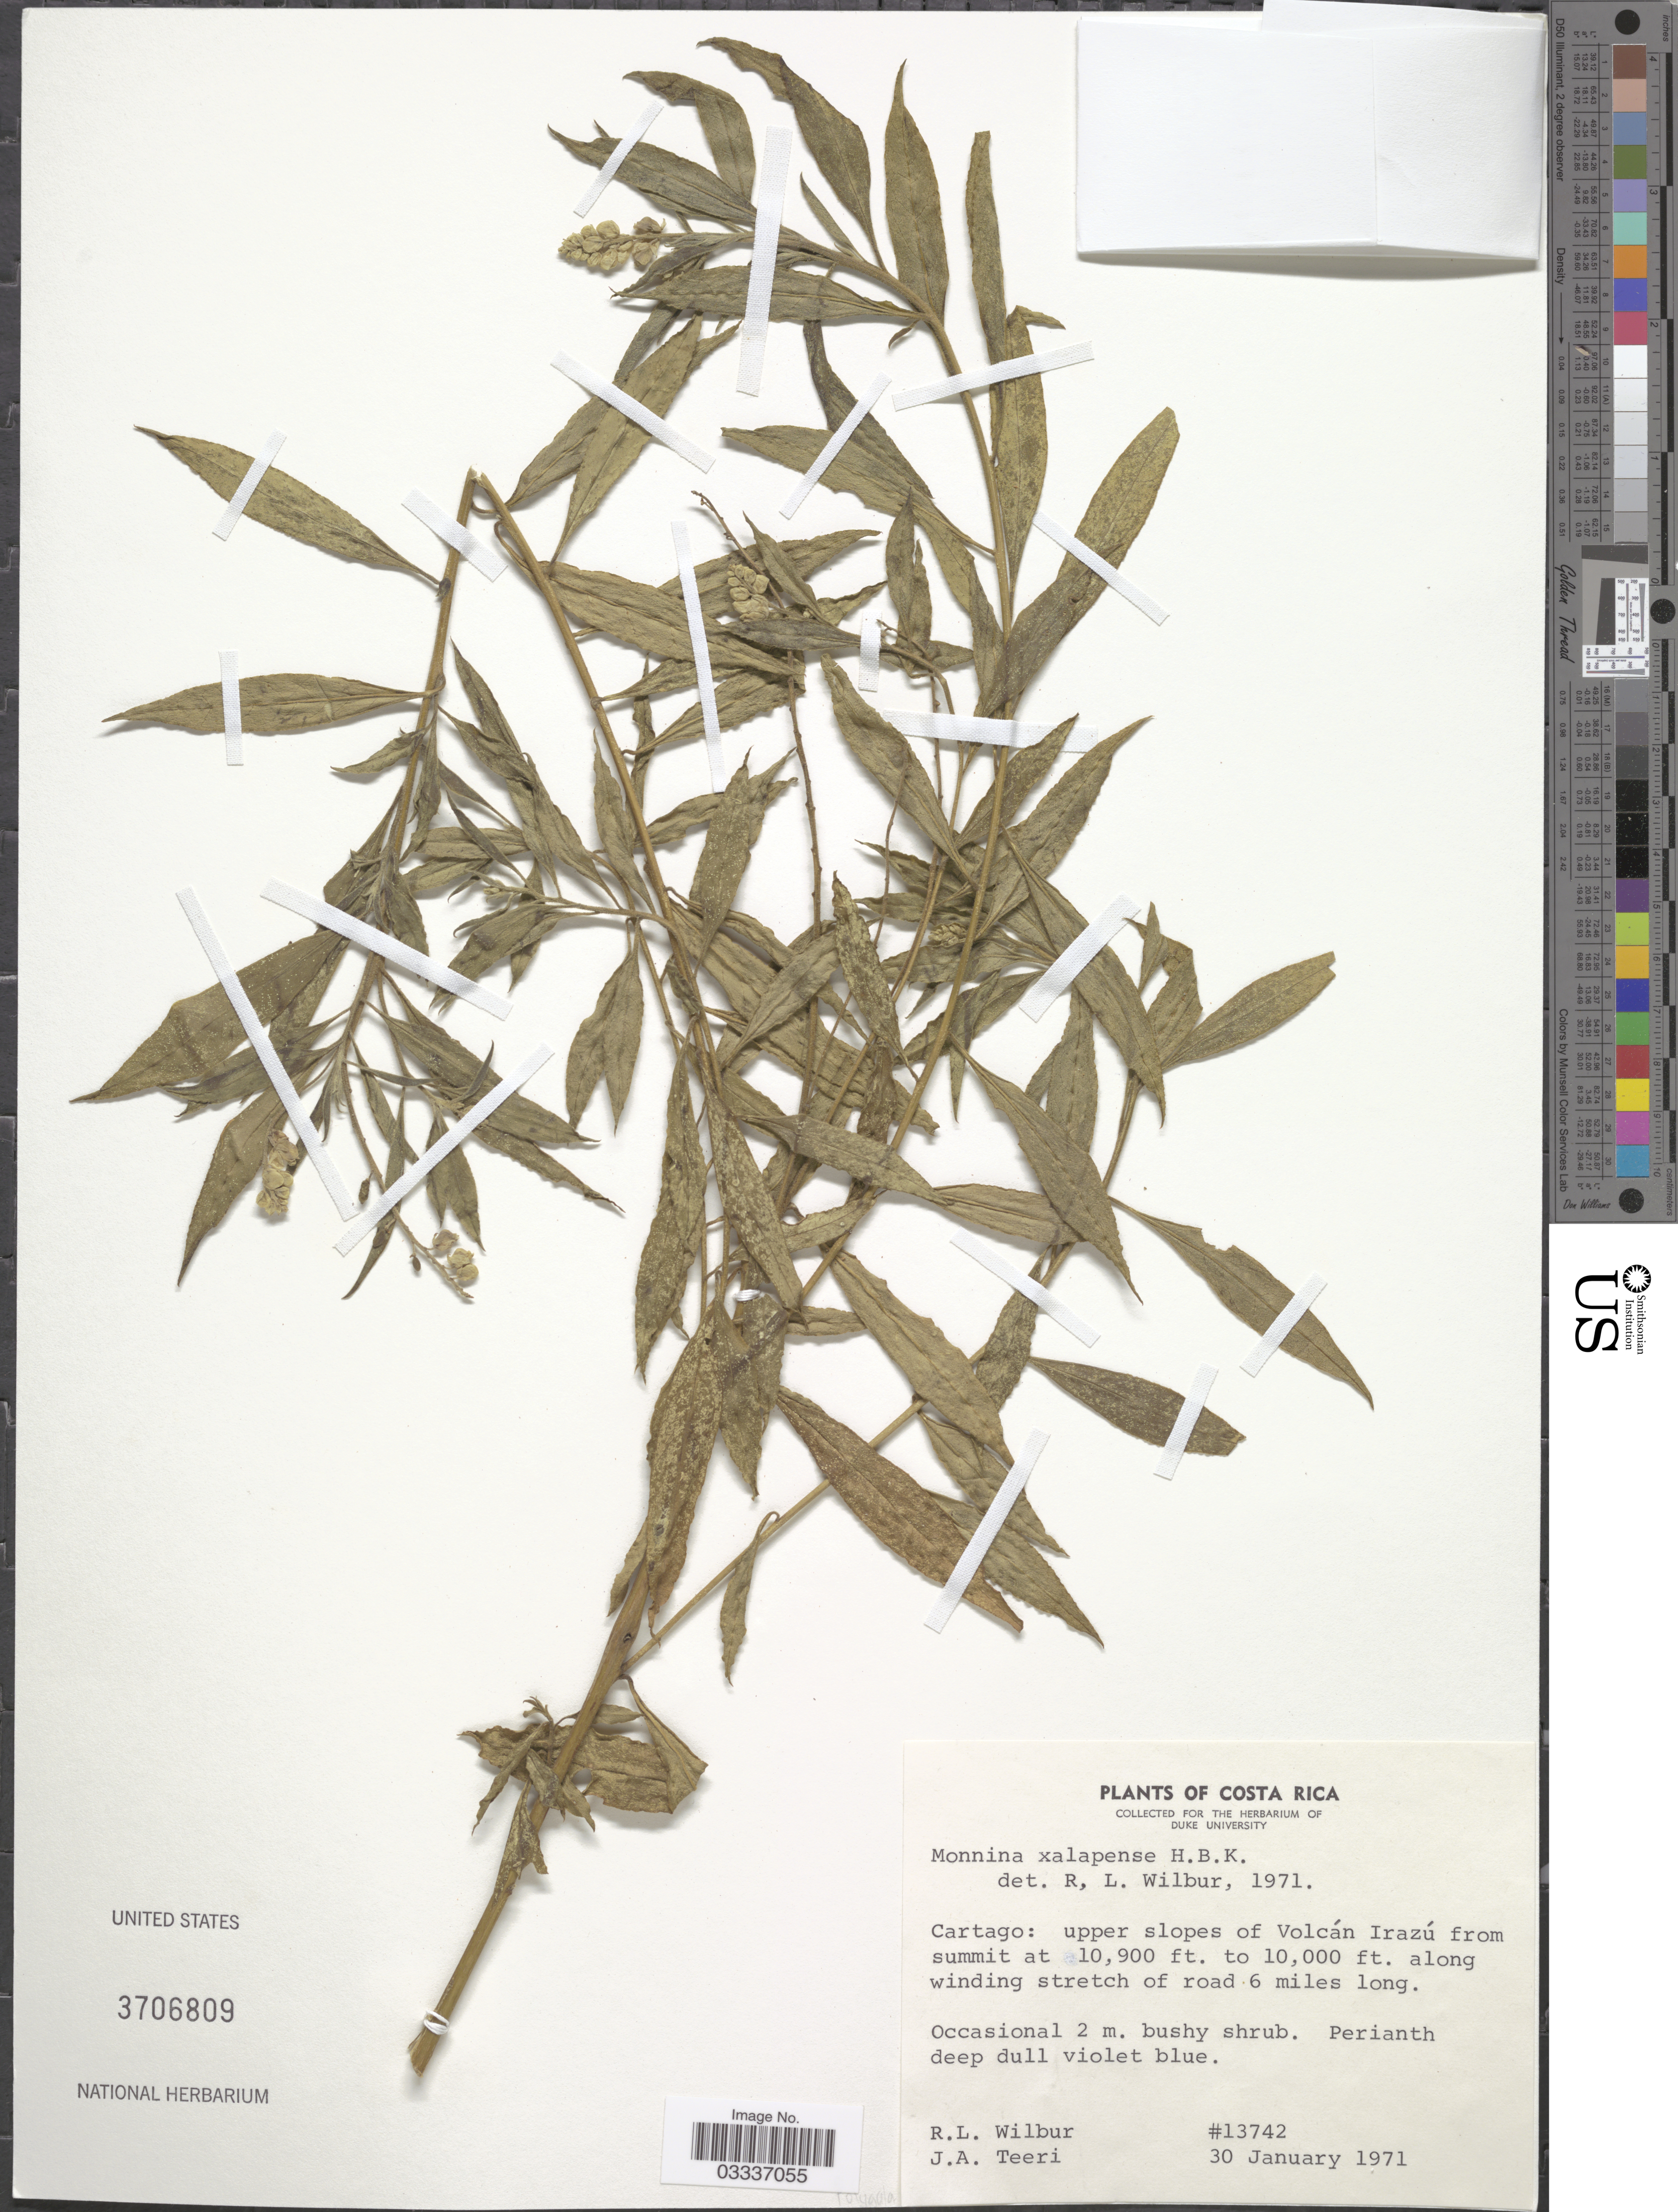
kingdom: Plantae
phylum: Tracheophyta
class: Magnoliopsida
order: Fabales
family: Polygalaceae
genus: Monnina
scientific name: Monnina xalapensis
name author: Kunth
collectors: R. L. Wilbur & J. Teeri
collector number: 13742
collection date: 1971-01-30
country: Costa Rica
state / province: Cartago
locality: Upper slopes of Volcán Irazú from summit along winding stretch of road 6 miles long.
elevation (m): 3048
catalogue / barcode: US 3706809